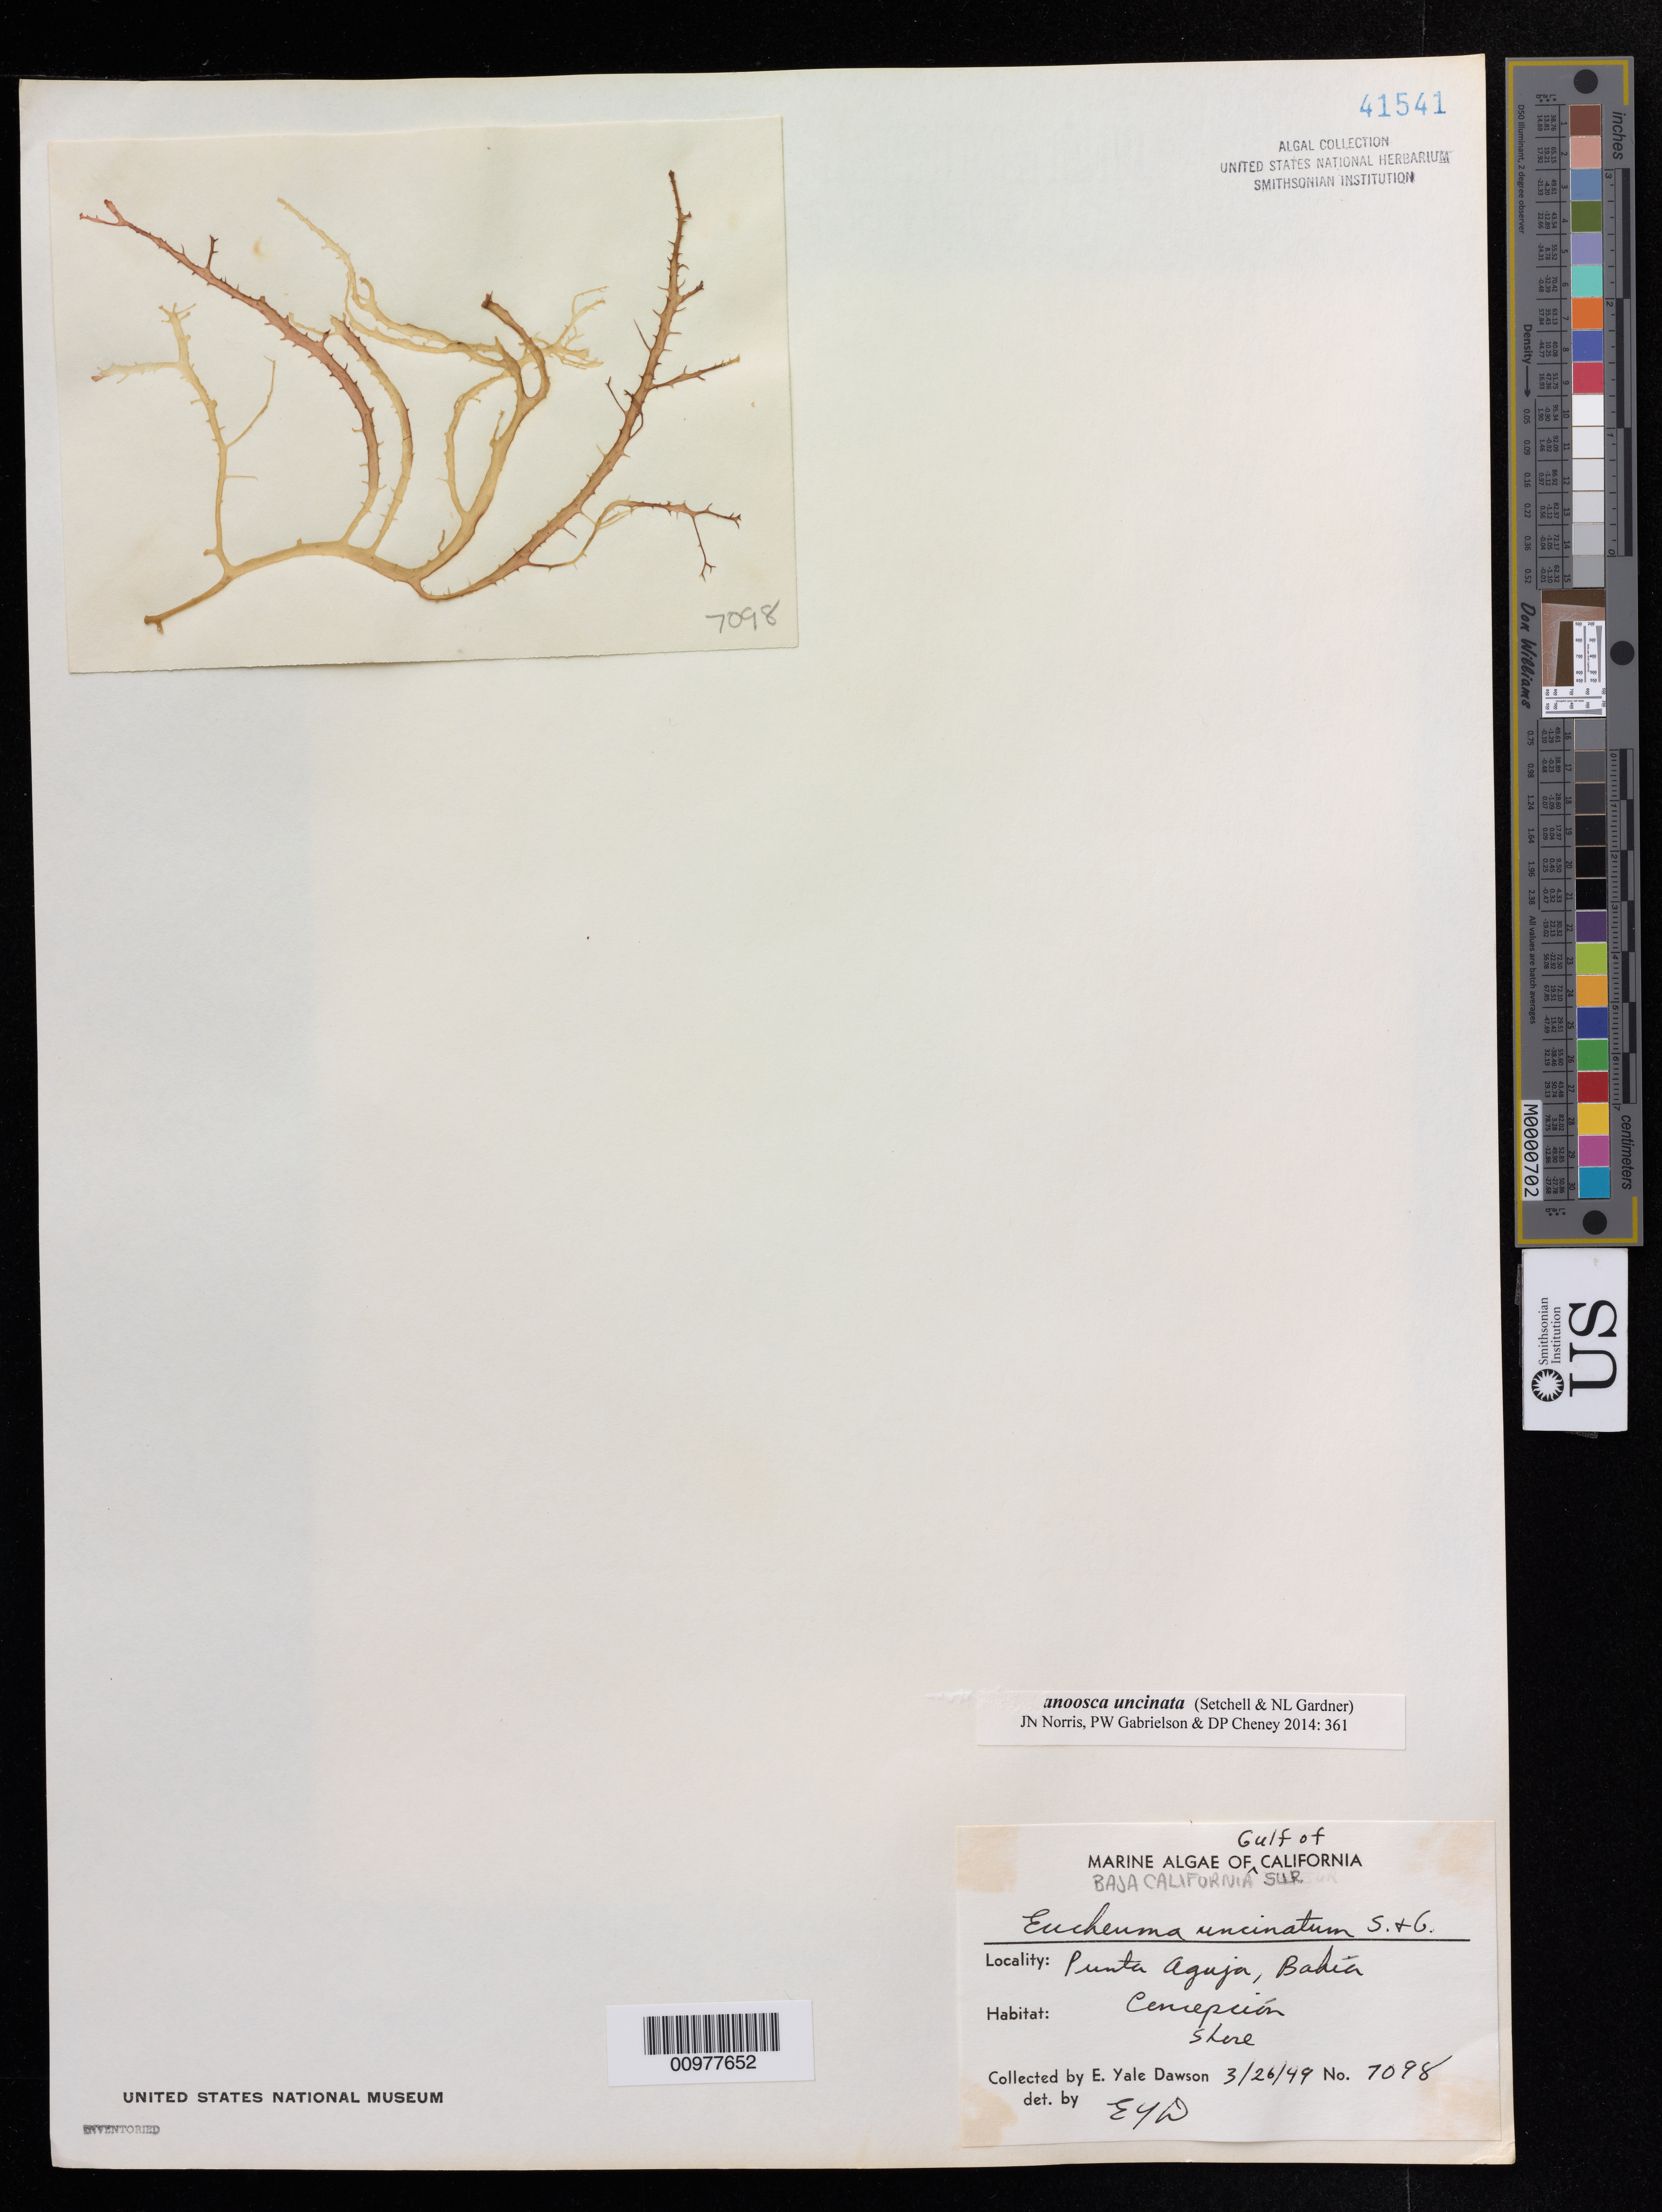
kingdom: Plantae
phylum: Rhodophyta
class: Florideophyceae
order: Gigartinales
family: Solieriaceae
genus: Tacanoosca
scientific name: Tacanoosca uncinata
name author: (Setchell & N.L. Gardner) J.N. Norris et al.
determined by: Dawson, E. Y.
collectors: E. Y. Dawson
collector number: EYD 7098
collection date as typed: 26 Mar 1949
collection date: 1949-03-26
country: Mexico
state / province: Baja California Sur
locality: Punta Aguja, Bahia Concepcion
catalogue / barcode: US 41541